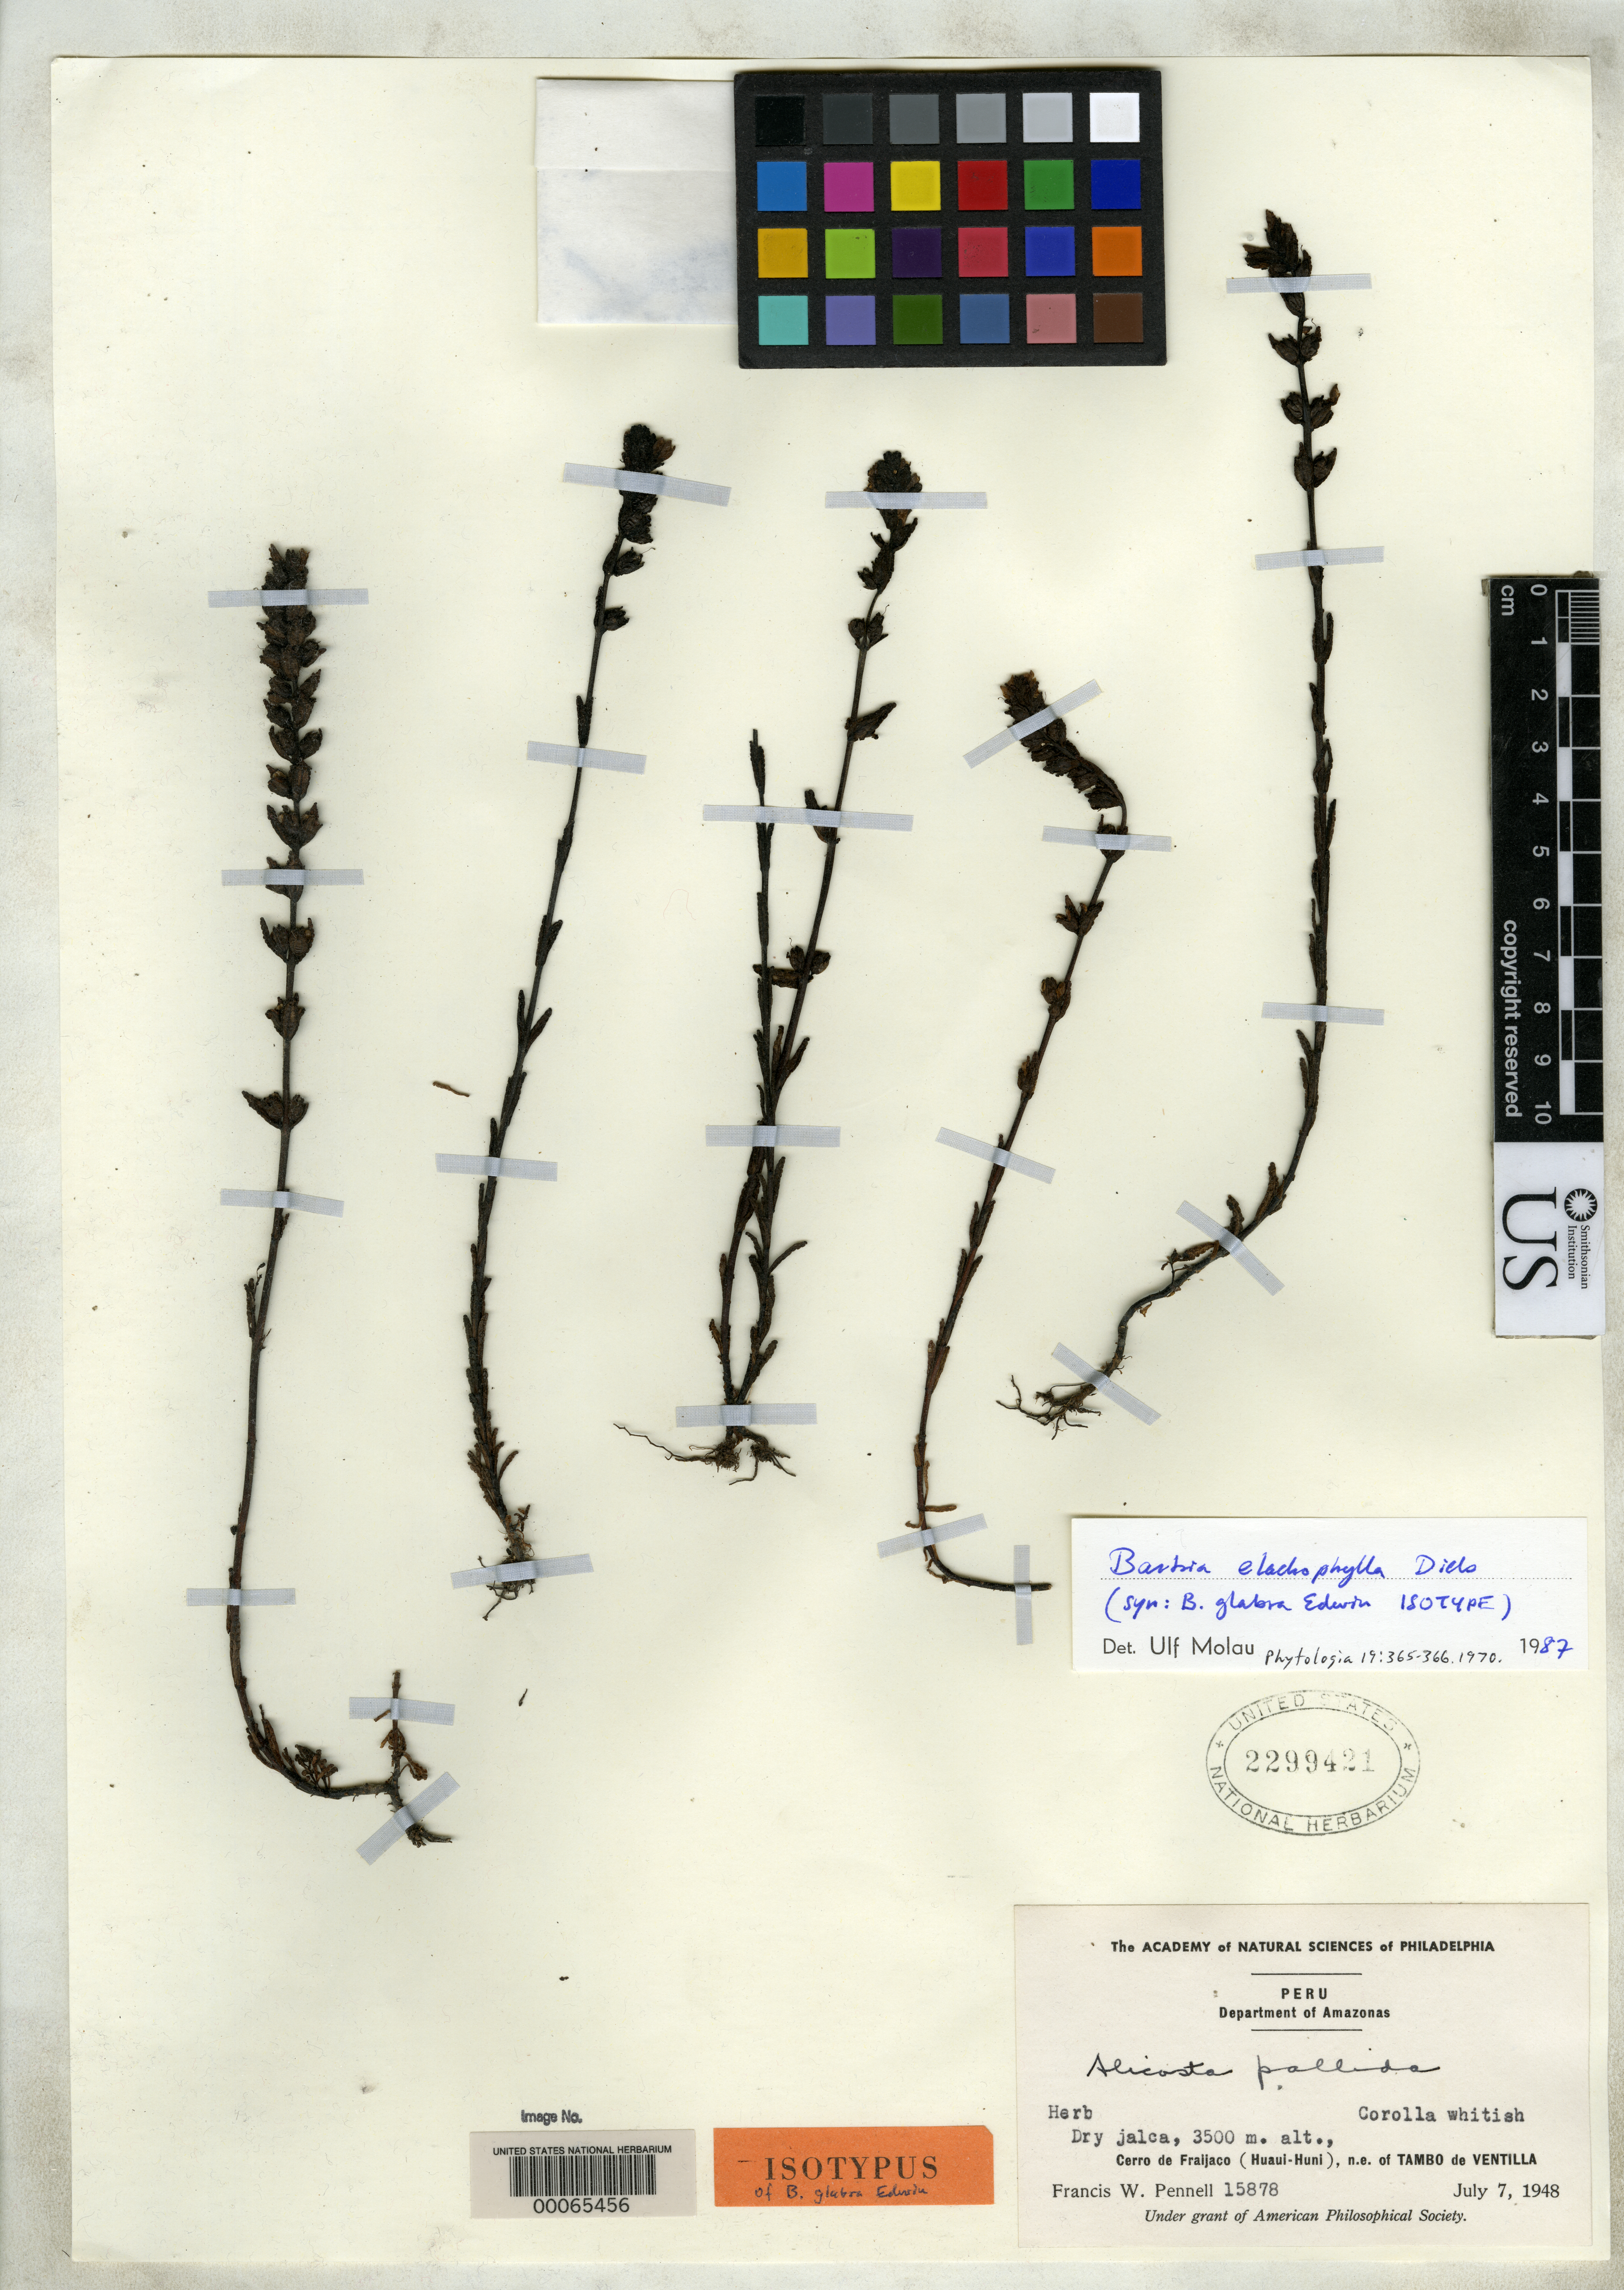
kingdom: Plantae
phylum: Tracheophyta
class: Magnoliopsida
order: Lamiales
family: Orobanchaceae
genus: Bartsia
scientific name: Bartsia glabra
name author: Edwin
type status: Isotype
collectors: F. W. Pennell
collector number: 15878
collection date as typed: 07 Jul 1948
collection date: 1948-07-07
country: Peru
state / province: Amazonas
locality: Cerro de Fraijaco (Huaui-Huni), NE of Tambo Deventilla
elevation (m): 3500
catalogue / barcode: US 2299421